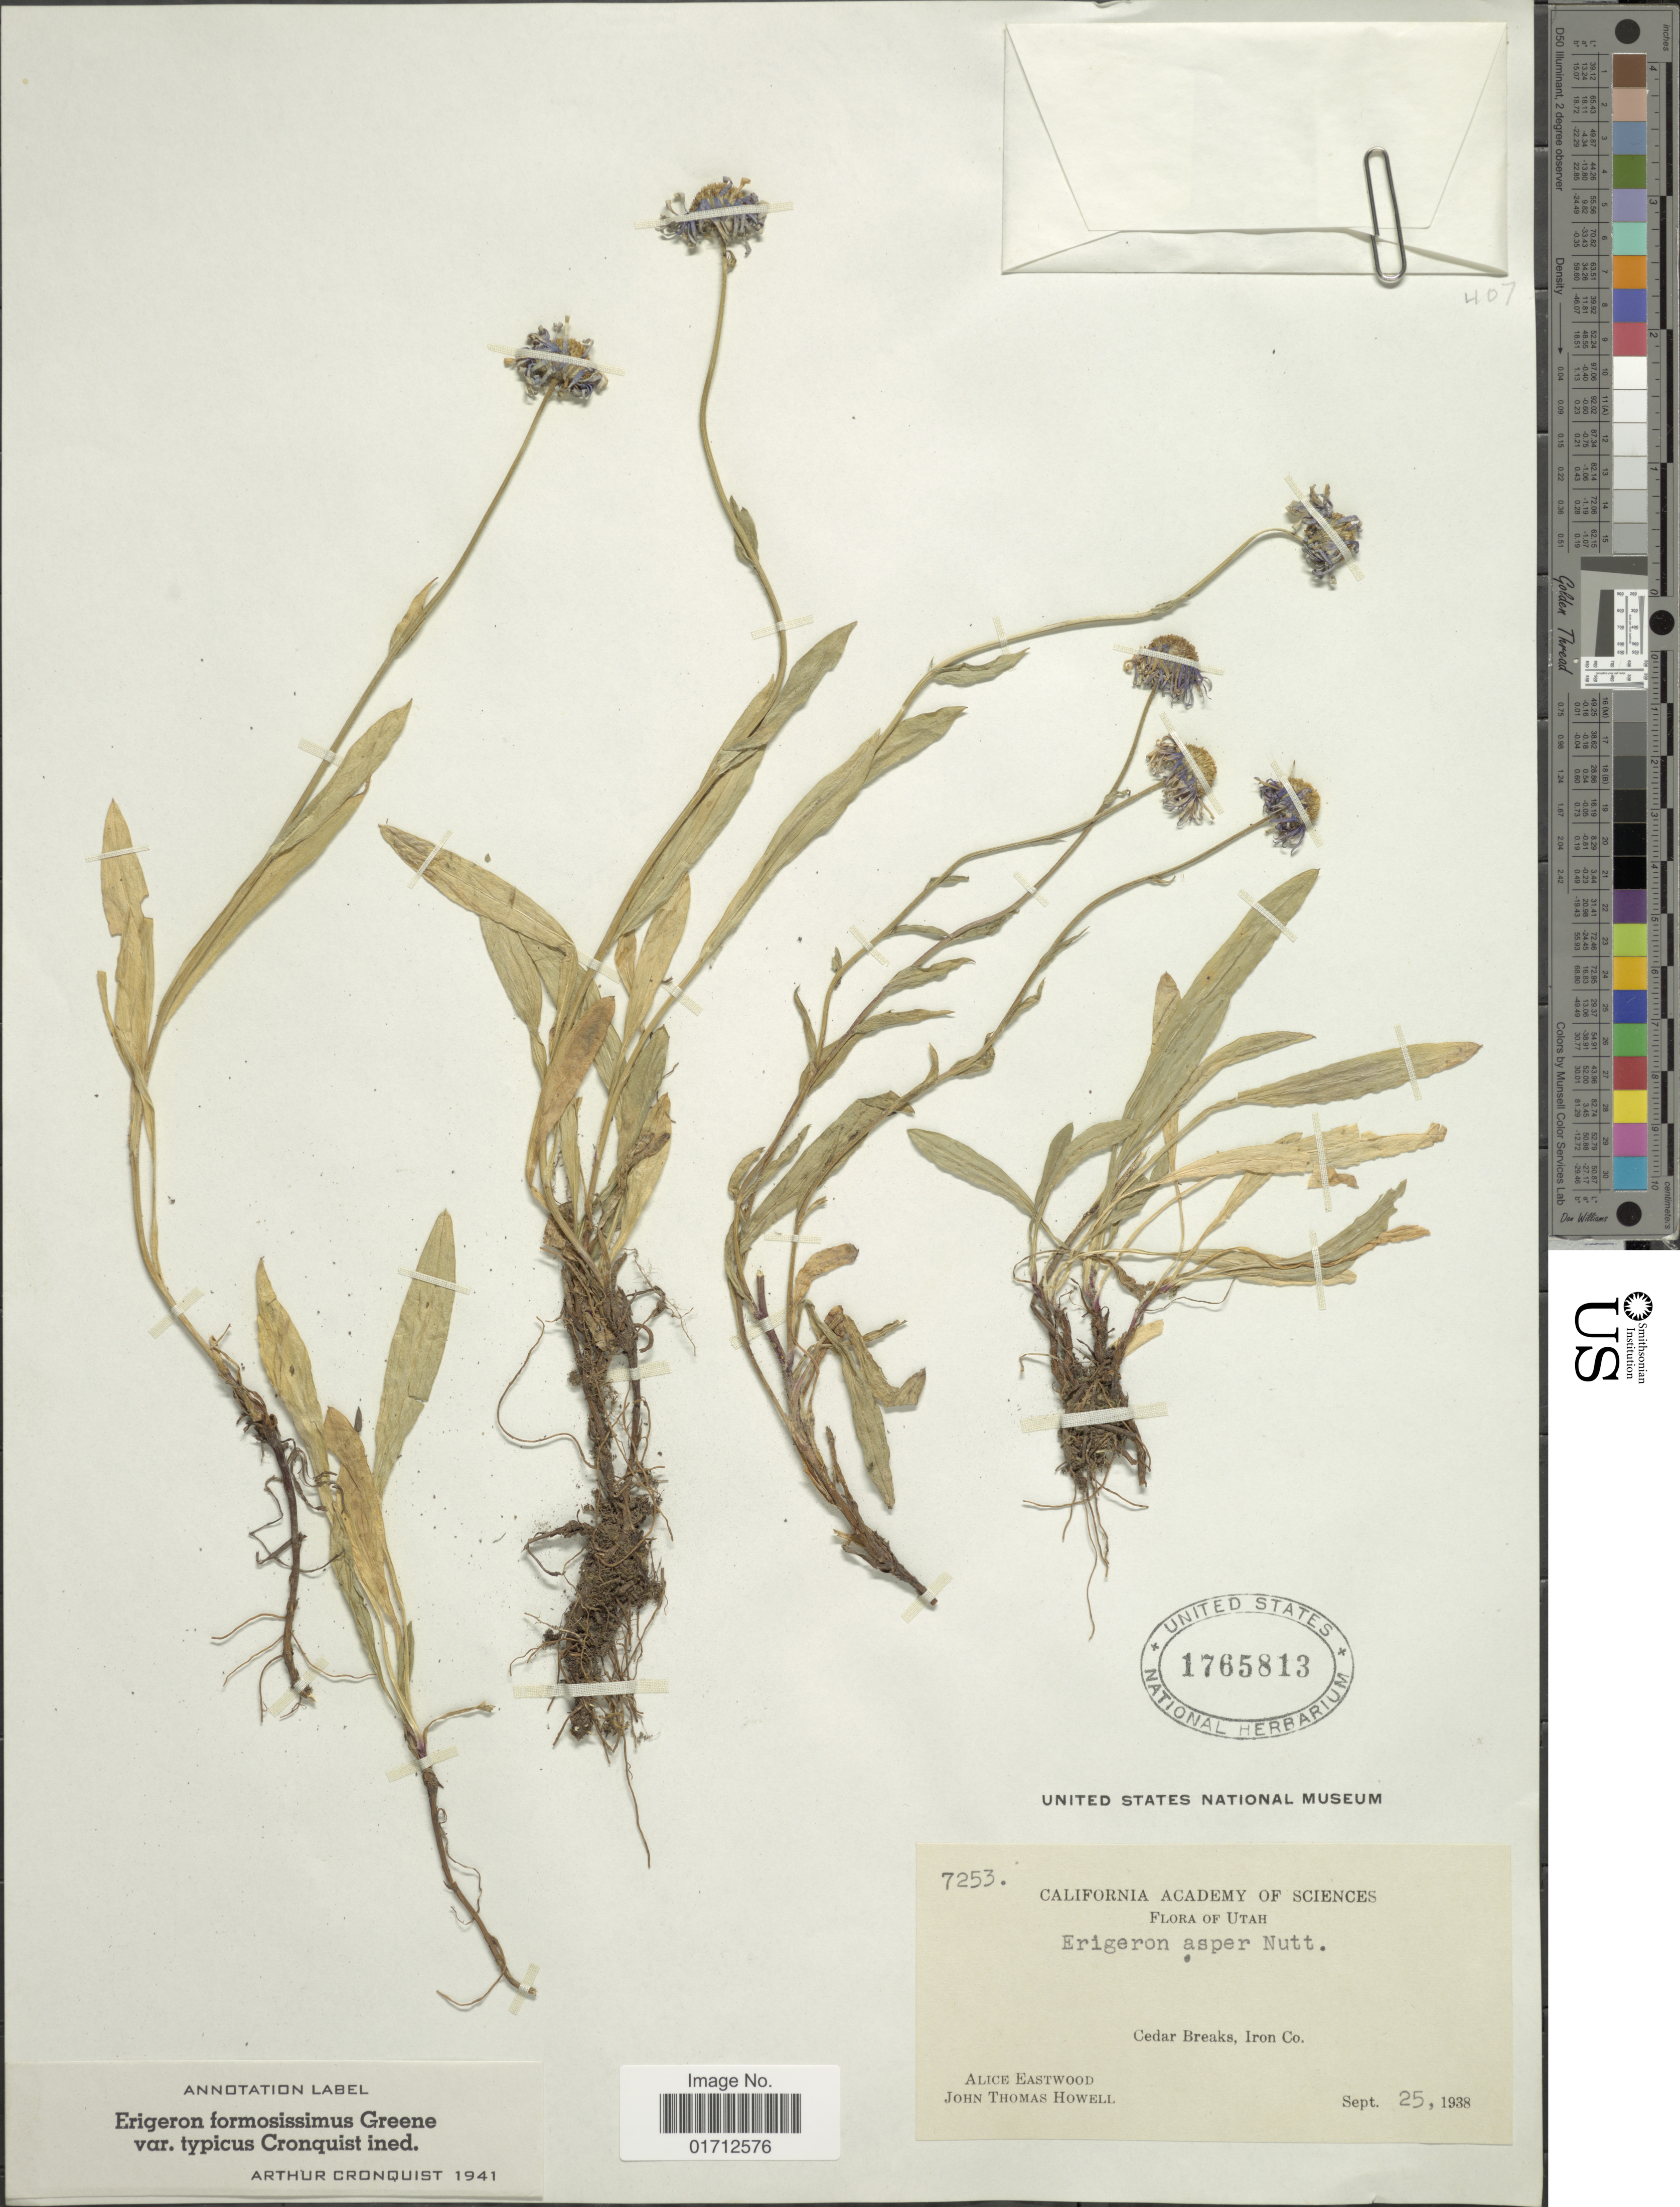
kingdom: Plantae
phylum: Tracheophyta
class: Magnoliopsida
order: Asterales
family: Asteraceae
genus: Erigeron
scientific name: Erigeron formosissimus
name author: Greene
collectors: A. Eastwood & J. T. Howell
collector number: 7253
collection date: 1938-09-25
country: United States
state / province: Utah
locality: Cedar Breaks, Iron Co.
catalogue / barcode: US 1765813